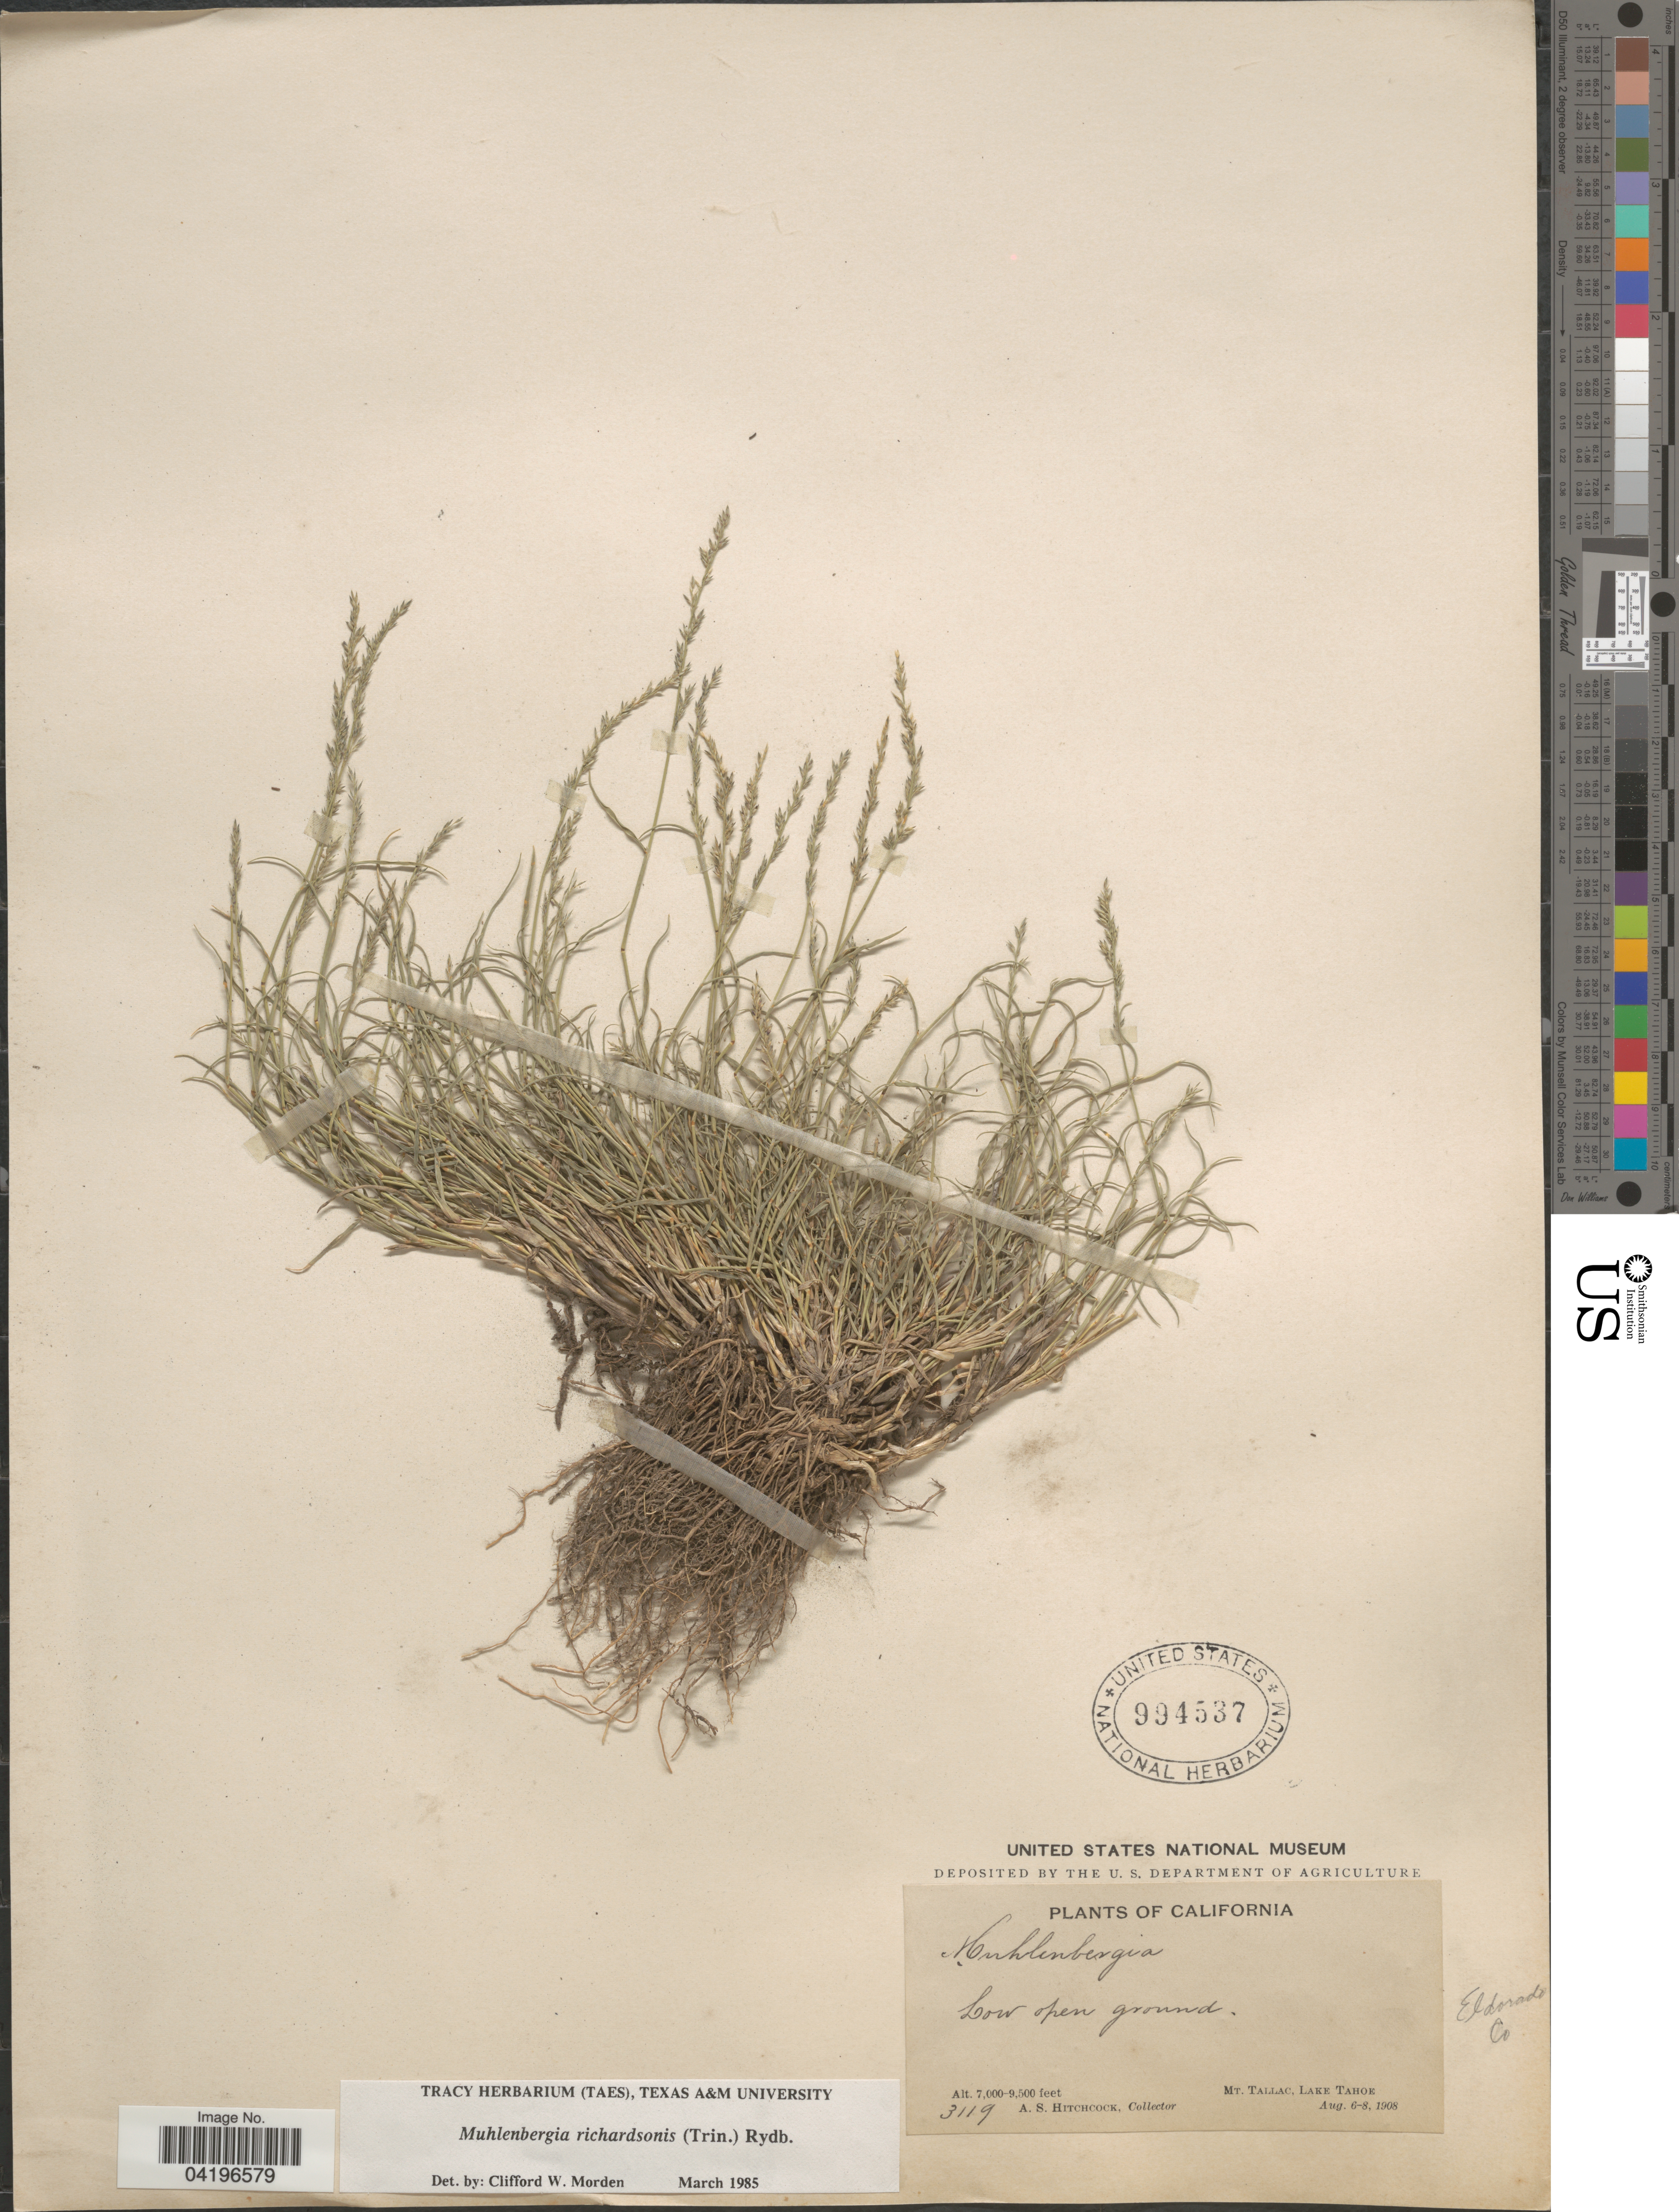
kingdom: Plantae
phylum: Tracheophyta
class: Liliopsida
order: Poales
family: Poaceae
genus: Muhlenbergia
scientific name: Muhlenbergia richardsonis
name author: (Trin.) Rydb.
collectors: A. S. Hitchcock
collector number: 3119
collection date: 1908-08-06/1908-08-08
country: United States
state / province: California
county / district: El Dorado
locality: Mt. Tallac, Lake Tahoe. Eldorado Co.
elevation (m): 2134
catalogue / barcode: US 994537